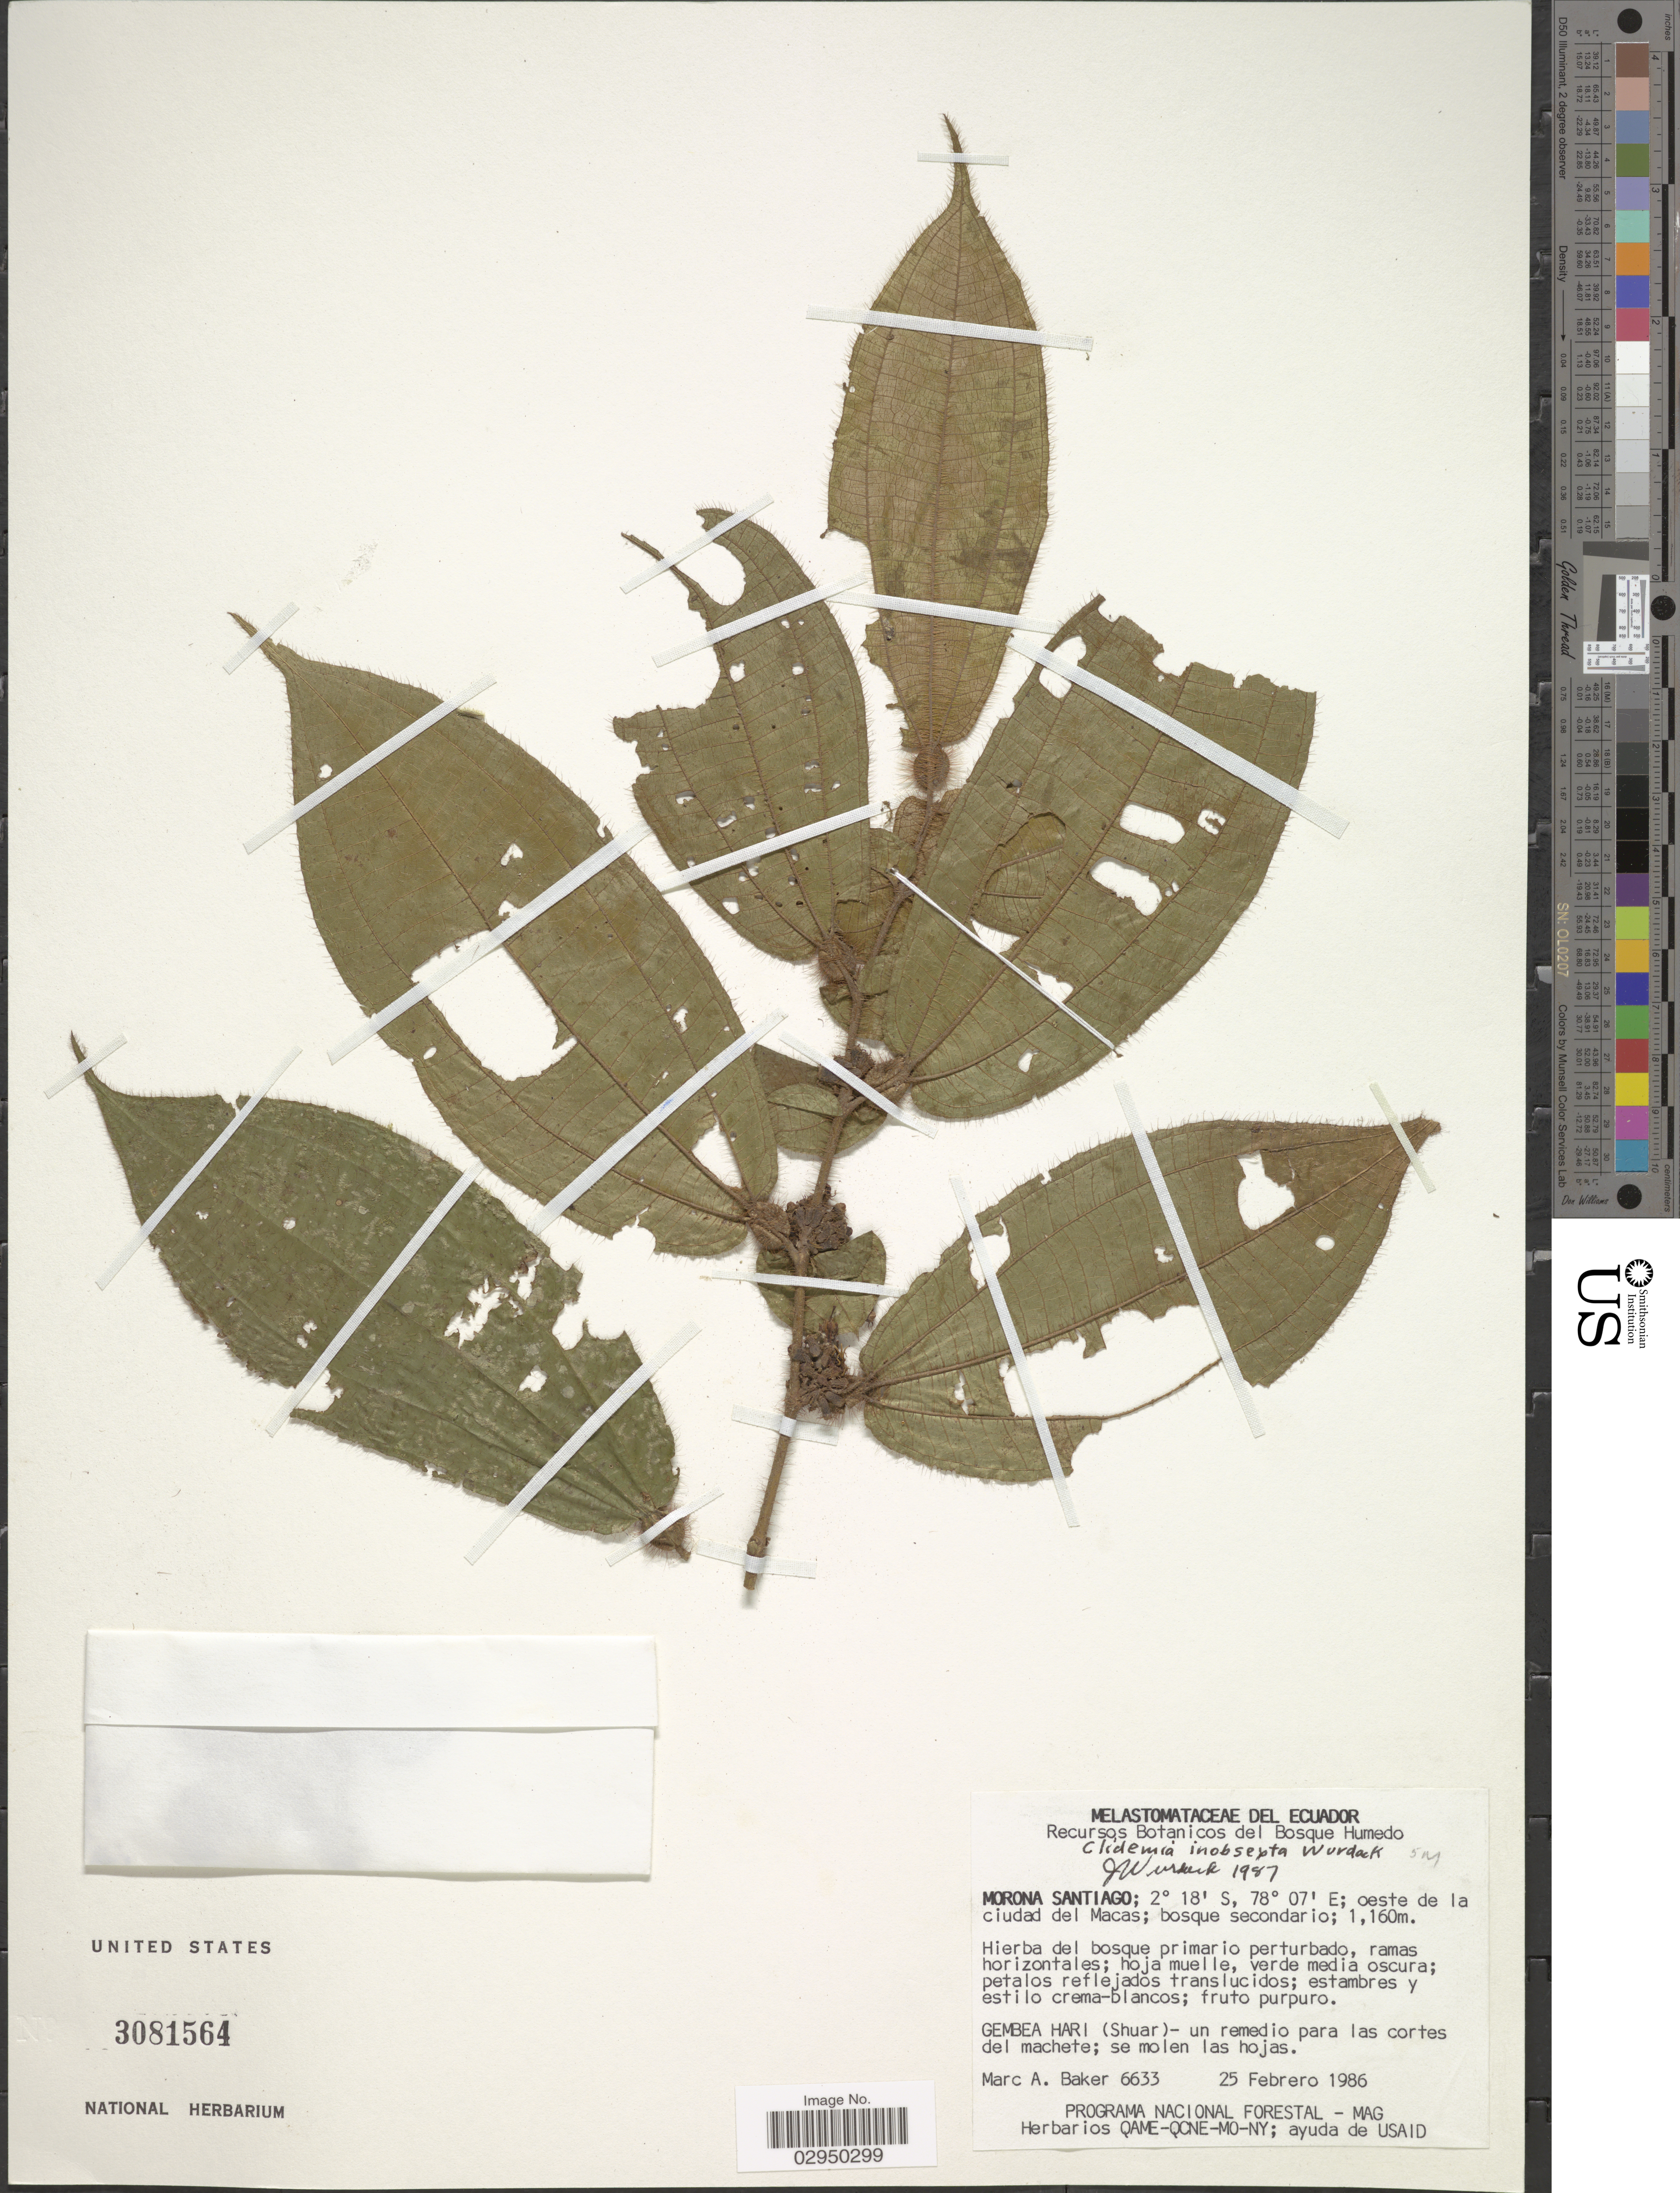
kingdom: Plantae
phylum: Tracheophyta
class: Magnoliopsida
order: Myrtales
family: Melastomataceae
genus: Clidemia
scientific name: Clidemia inobsepta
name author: Wurdack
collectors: M. A. Baker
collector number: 6633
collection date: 1986-02-25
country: Ecuador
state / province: Morona-Santiago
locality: Oeste de la ciudad del Macas. Gembea Hari (Shuar).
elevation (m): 1160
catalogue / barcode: US 3081564